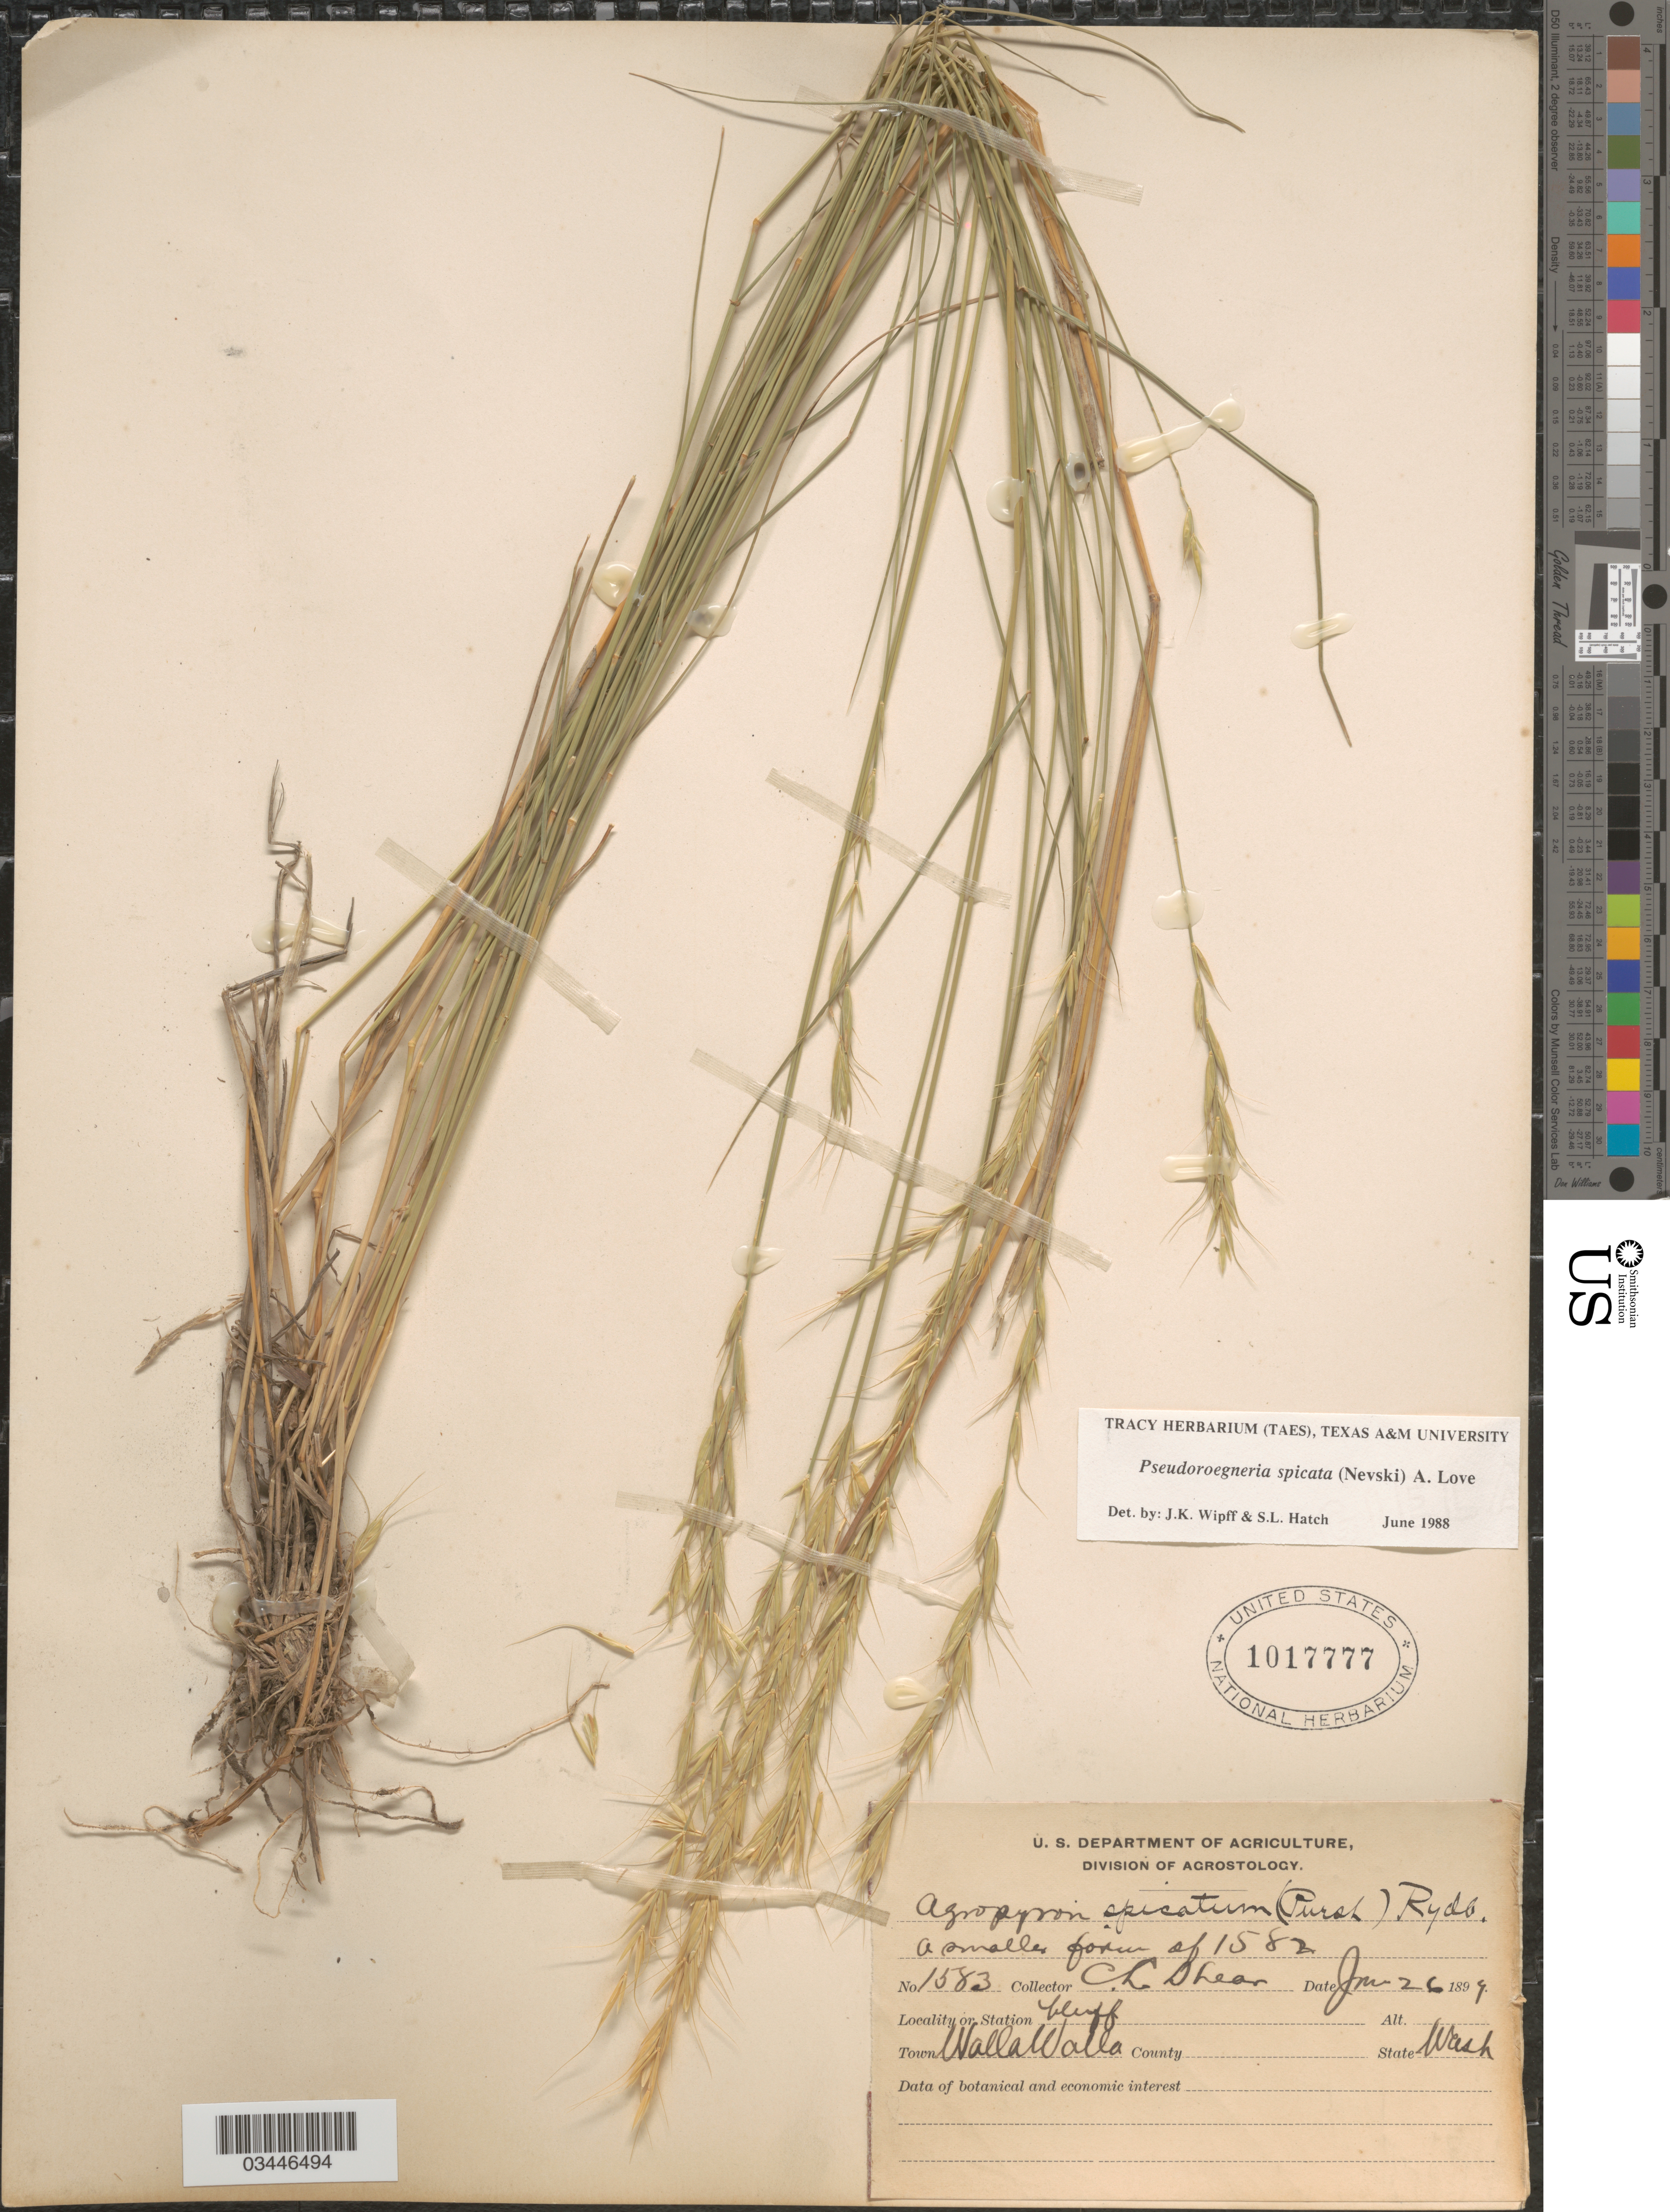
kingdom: Plantae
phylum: Tracheophyta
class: Liliopsida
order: Poales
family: Poaceae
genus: Pseudoroegneria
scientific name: Pseudoroegneria spicata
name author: (Pursh) Á. Löve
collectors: C. L. Shear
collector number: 1583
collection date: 1899-06-26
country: United States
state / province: Washington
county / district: Walla Walla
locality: Bluff. Town Walla Walla.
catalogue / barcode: US 1017777